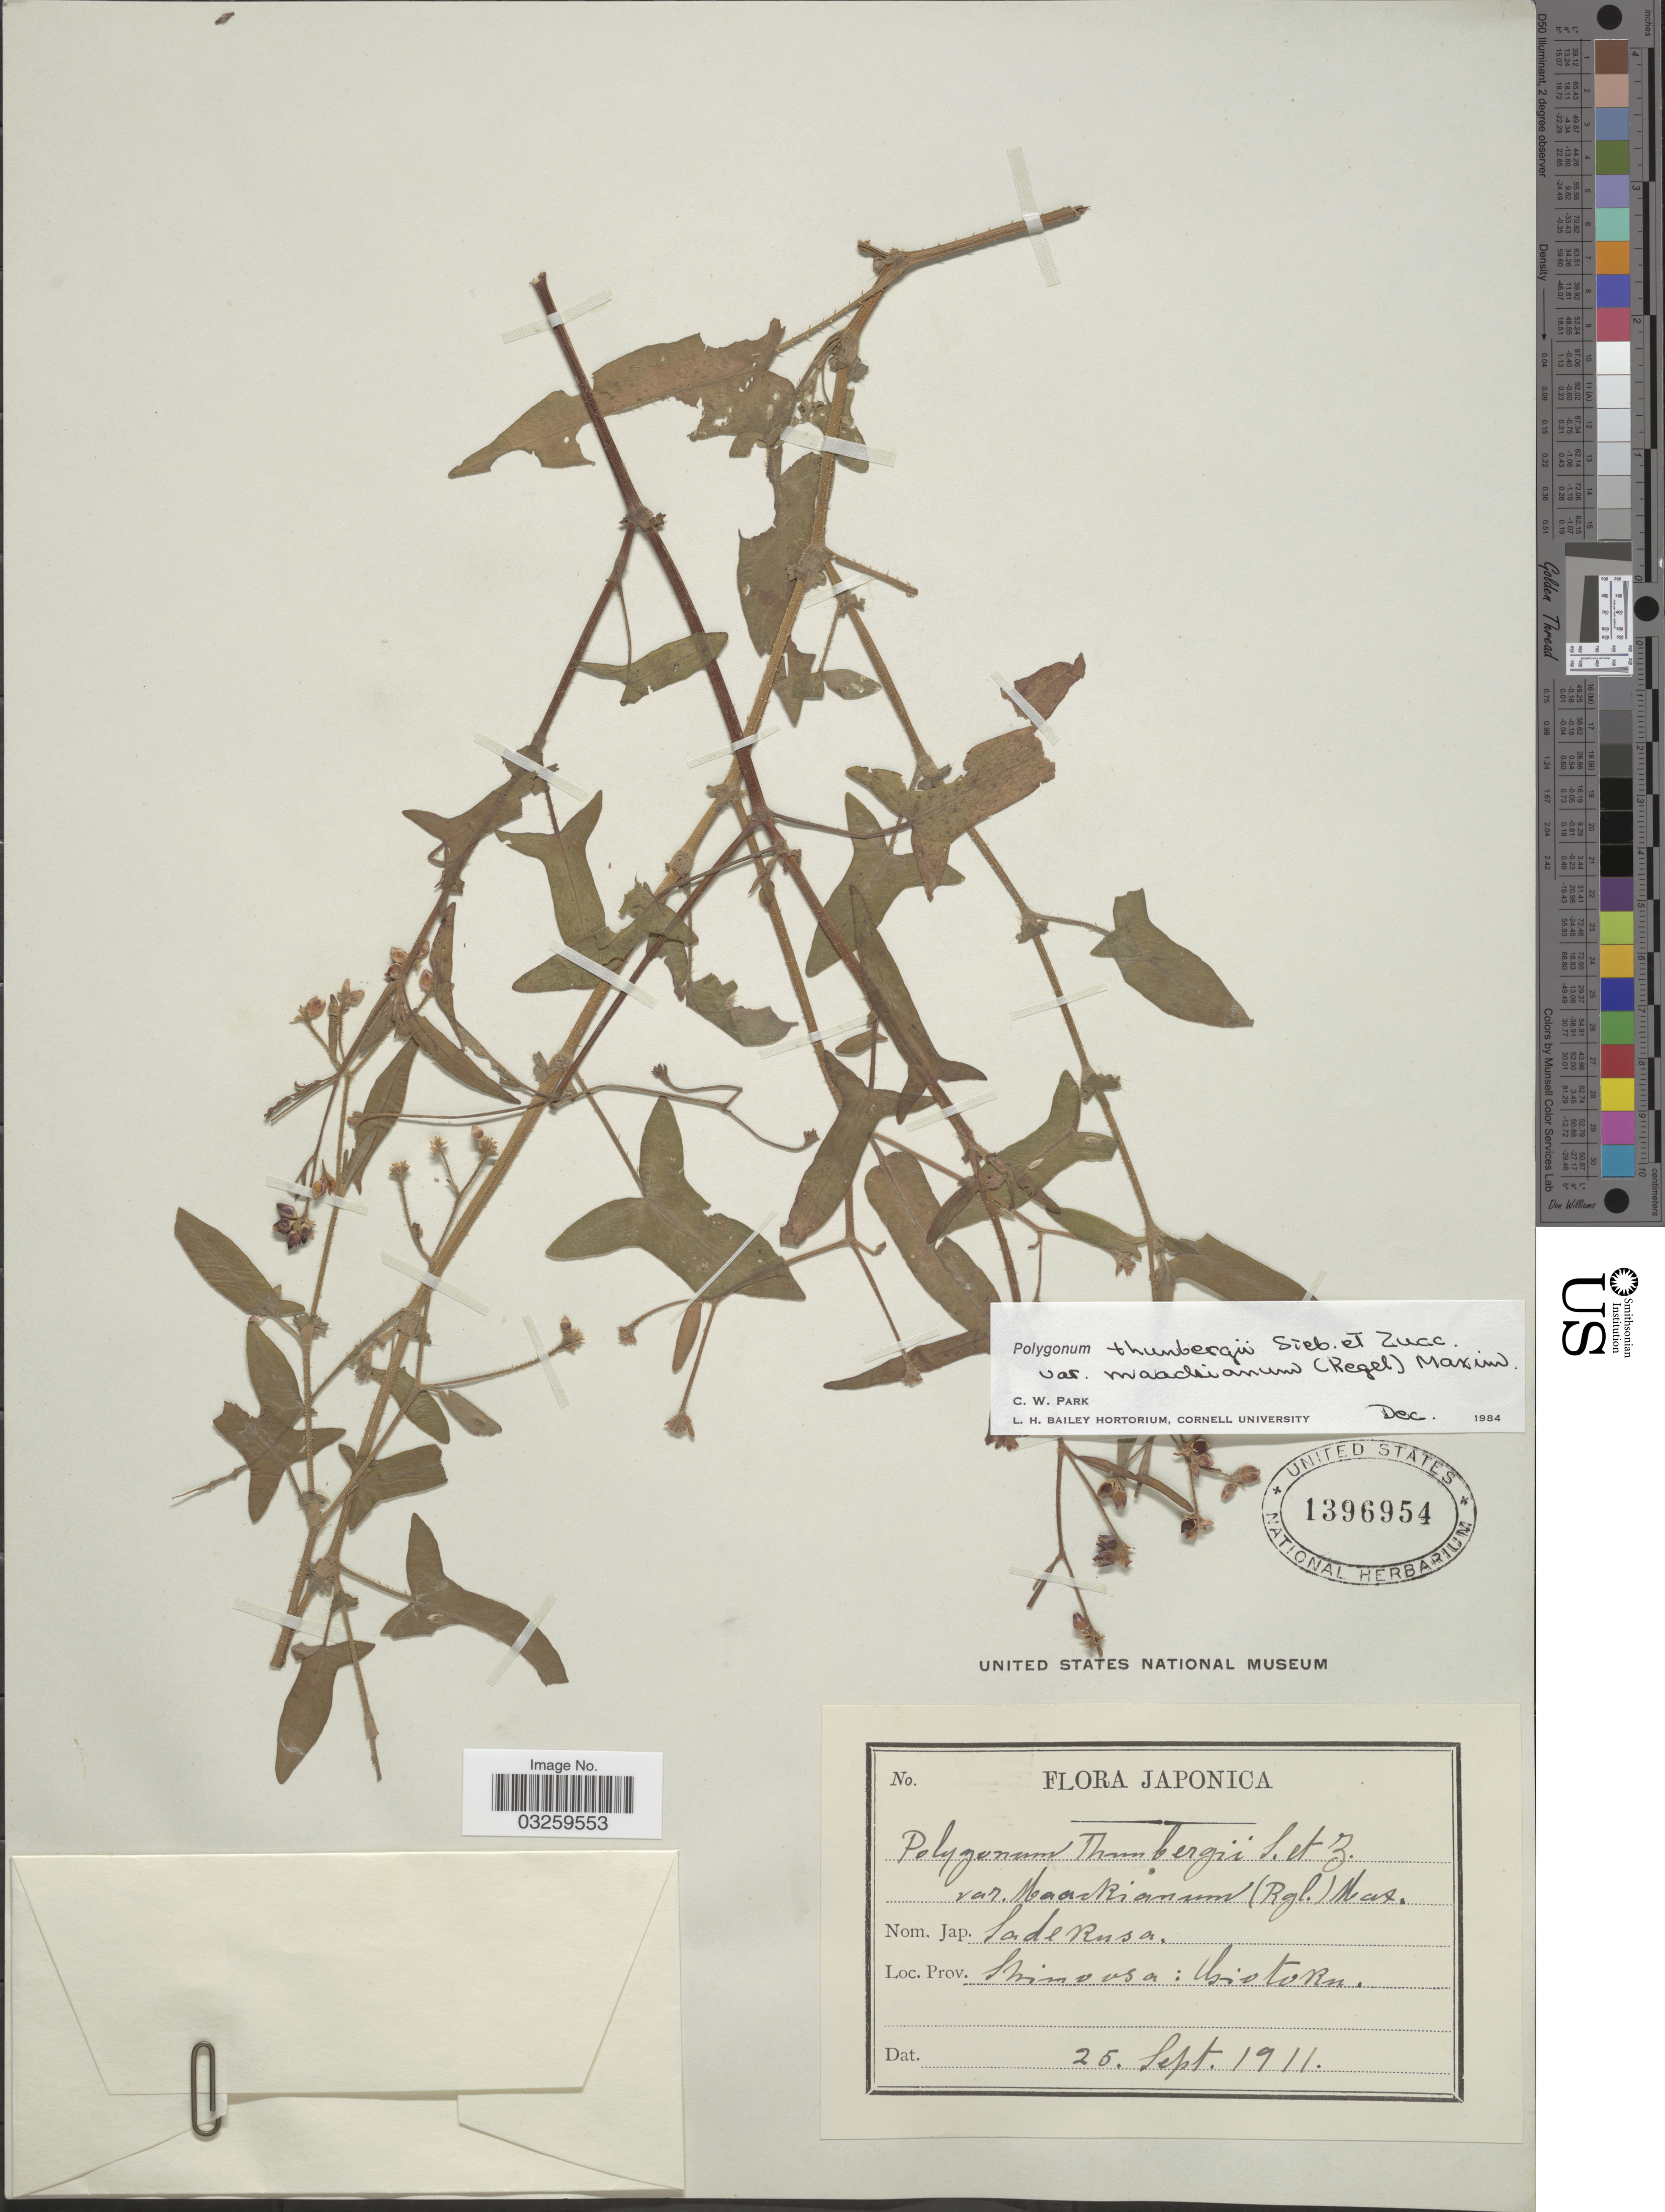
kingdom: Plantae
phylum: Tracheophyta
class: Magnoliopsida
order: Caryophyllales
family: Polygonaceae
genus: Polygonum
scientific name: Polygonum thunbergii var. maackianum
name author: (Regel) Maxim. ex Franch. & Sav.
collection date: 1911-09-25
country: Japan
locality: Prov. Shimoosa: Giotoku.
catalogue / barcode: US 1396954